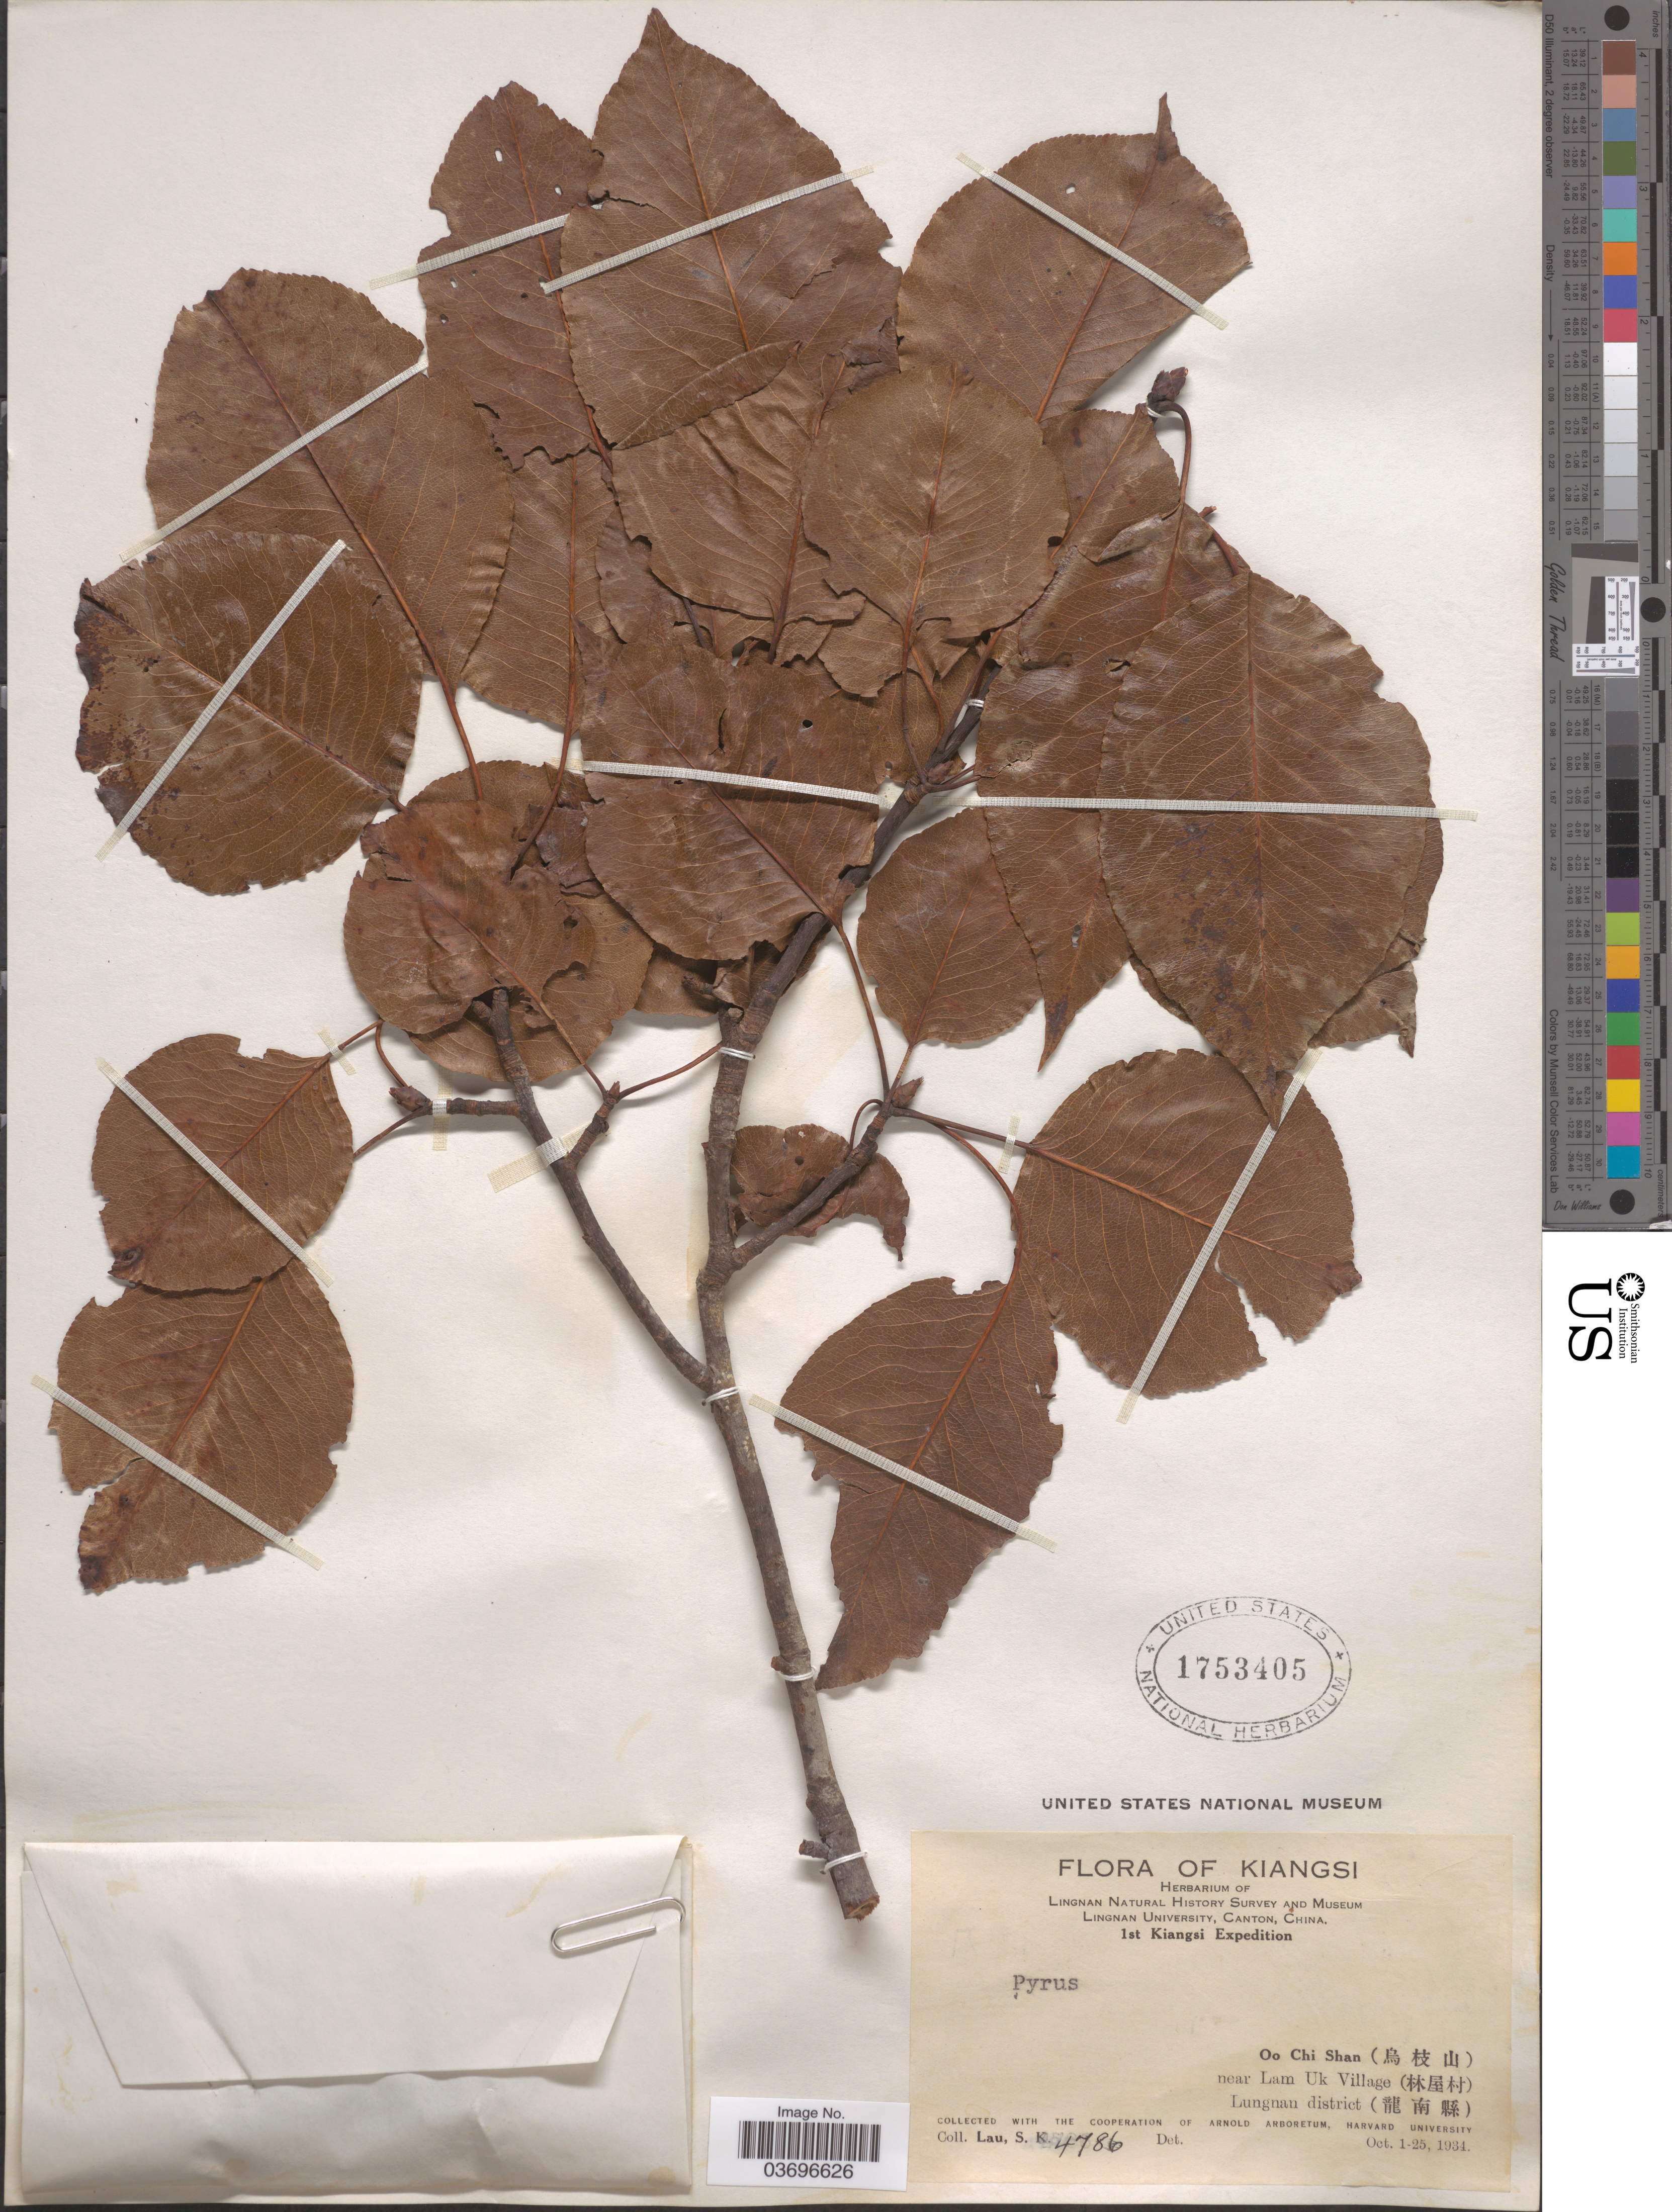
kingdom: Plantae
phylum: Tracheophyta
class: Magnoliopsida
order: Rosales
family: Rosaceae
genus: Pyrus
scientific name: Pyrus sp.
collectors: S. K. Lau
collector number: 4786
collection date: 1934-10-01/1934-10-25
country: China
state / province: Jiangxi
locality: Kiangsi. Oo Chi Shan (X) near Lam Uk Village (X). Lungnan district (X).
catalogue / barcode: US 1753405